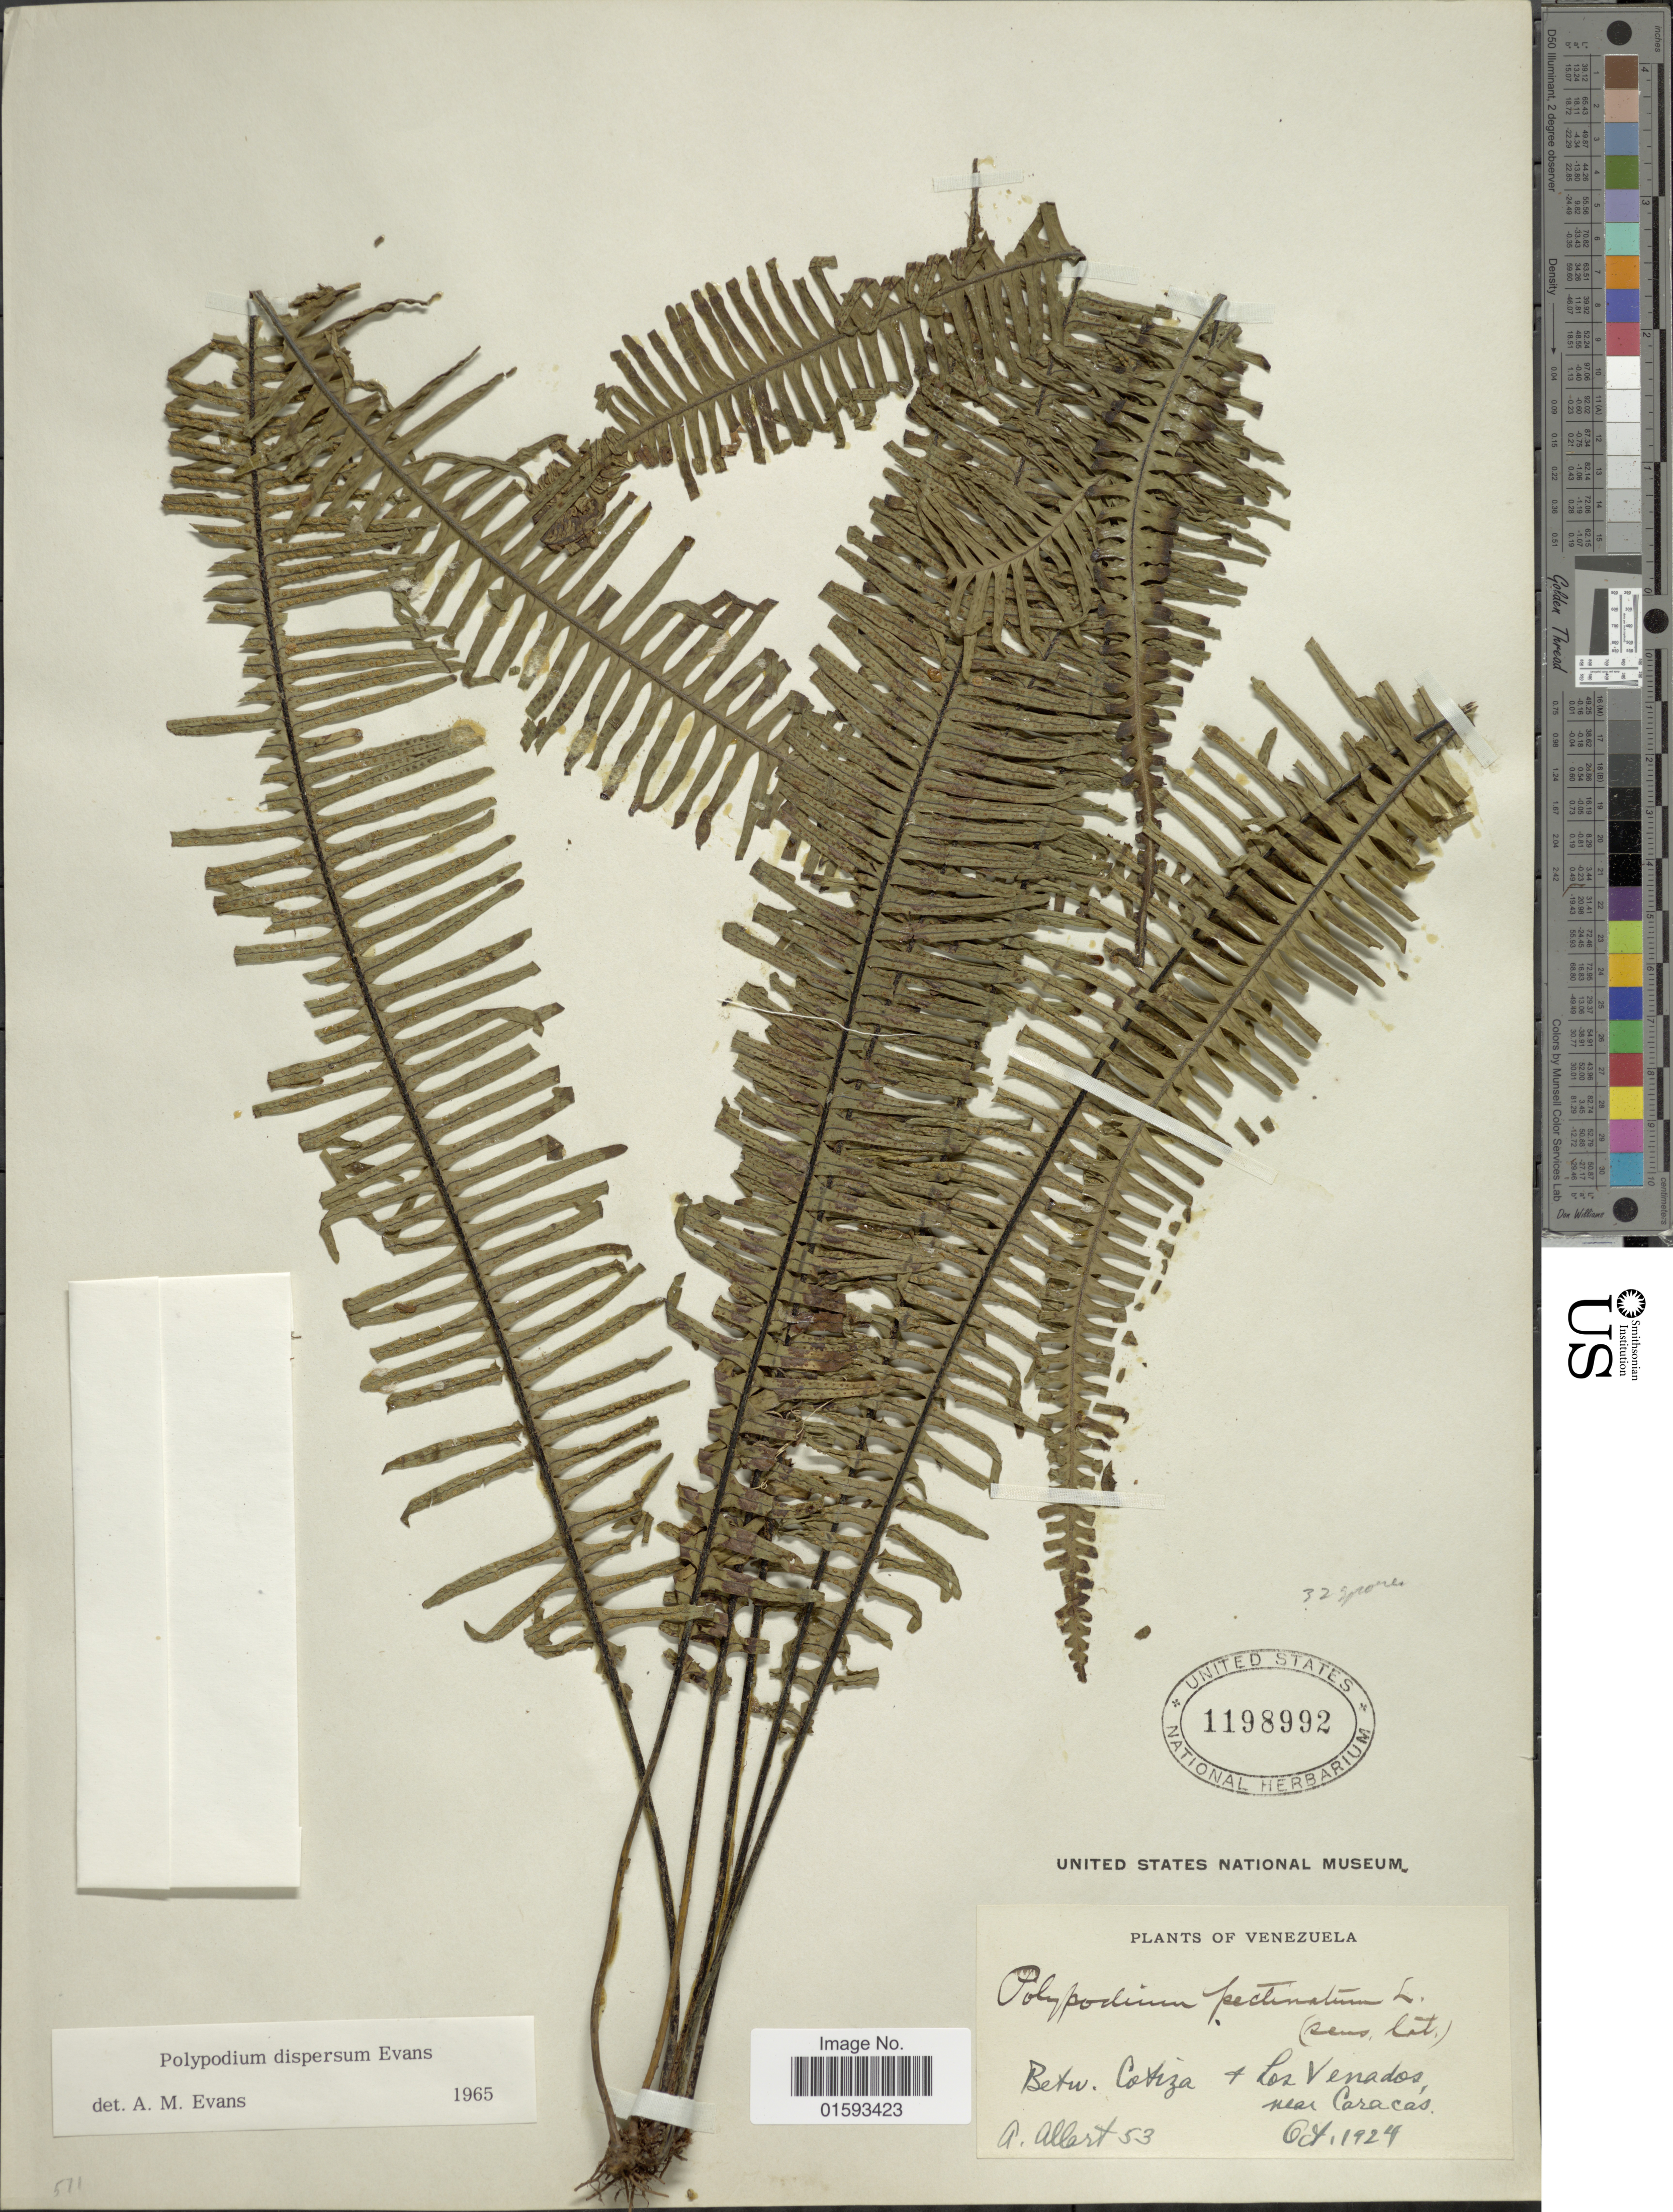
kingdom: Plantae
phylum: Tracheophyta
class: Polypodiopsida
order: Polypodiales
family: Polypodiaceae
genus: Pecluma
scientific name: Pecluma dispersa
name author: (A.M. Evans) M.G. Price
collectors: A. Allart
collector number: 53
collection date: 1924-10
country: Venezuela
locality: Betw. Cortiza & Los Venados near Caracas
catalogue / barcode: US 1198992